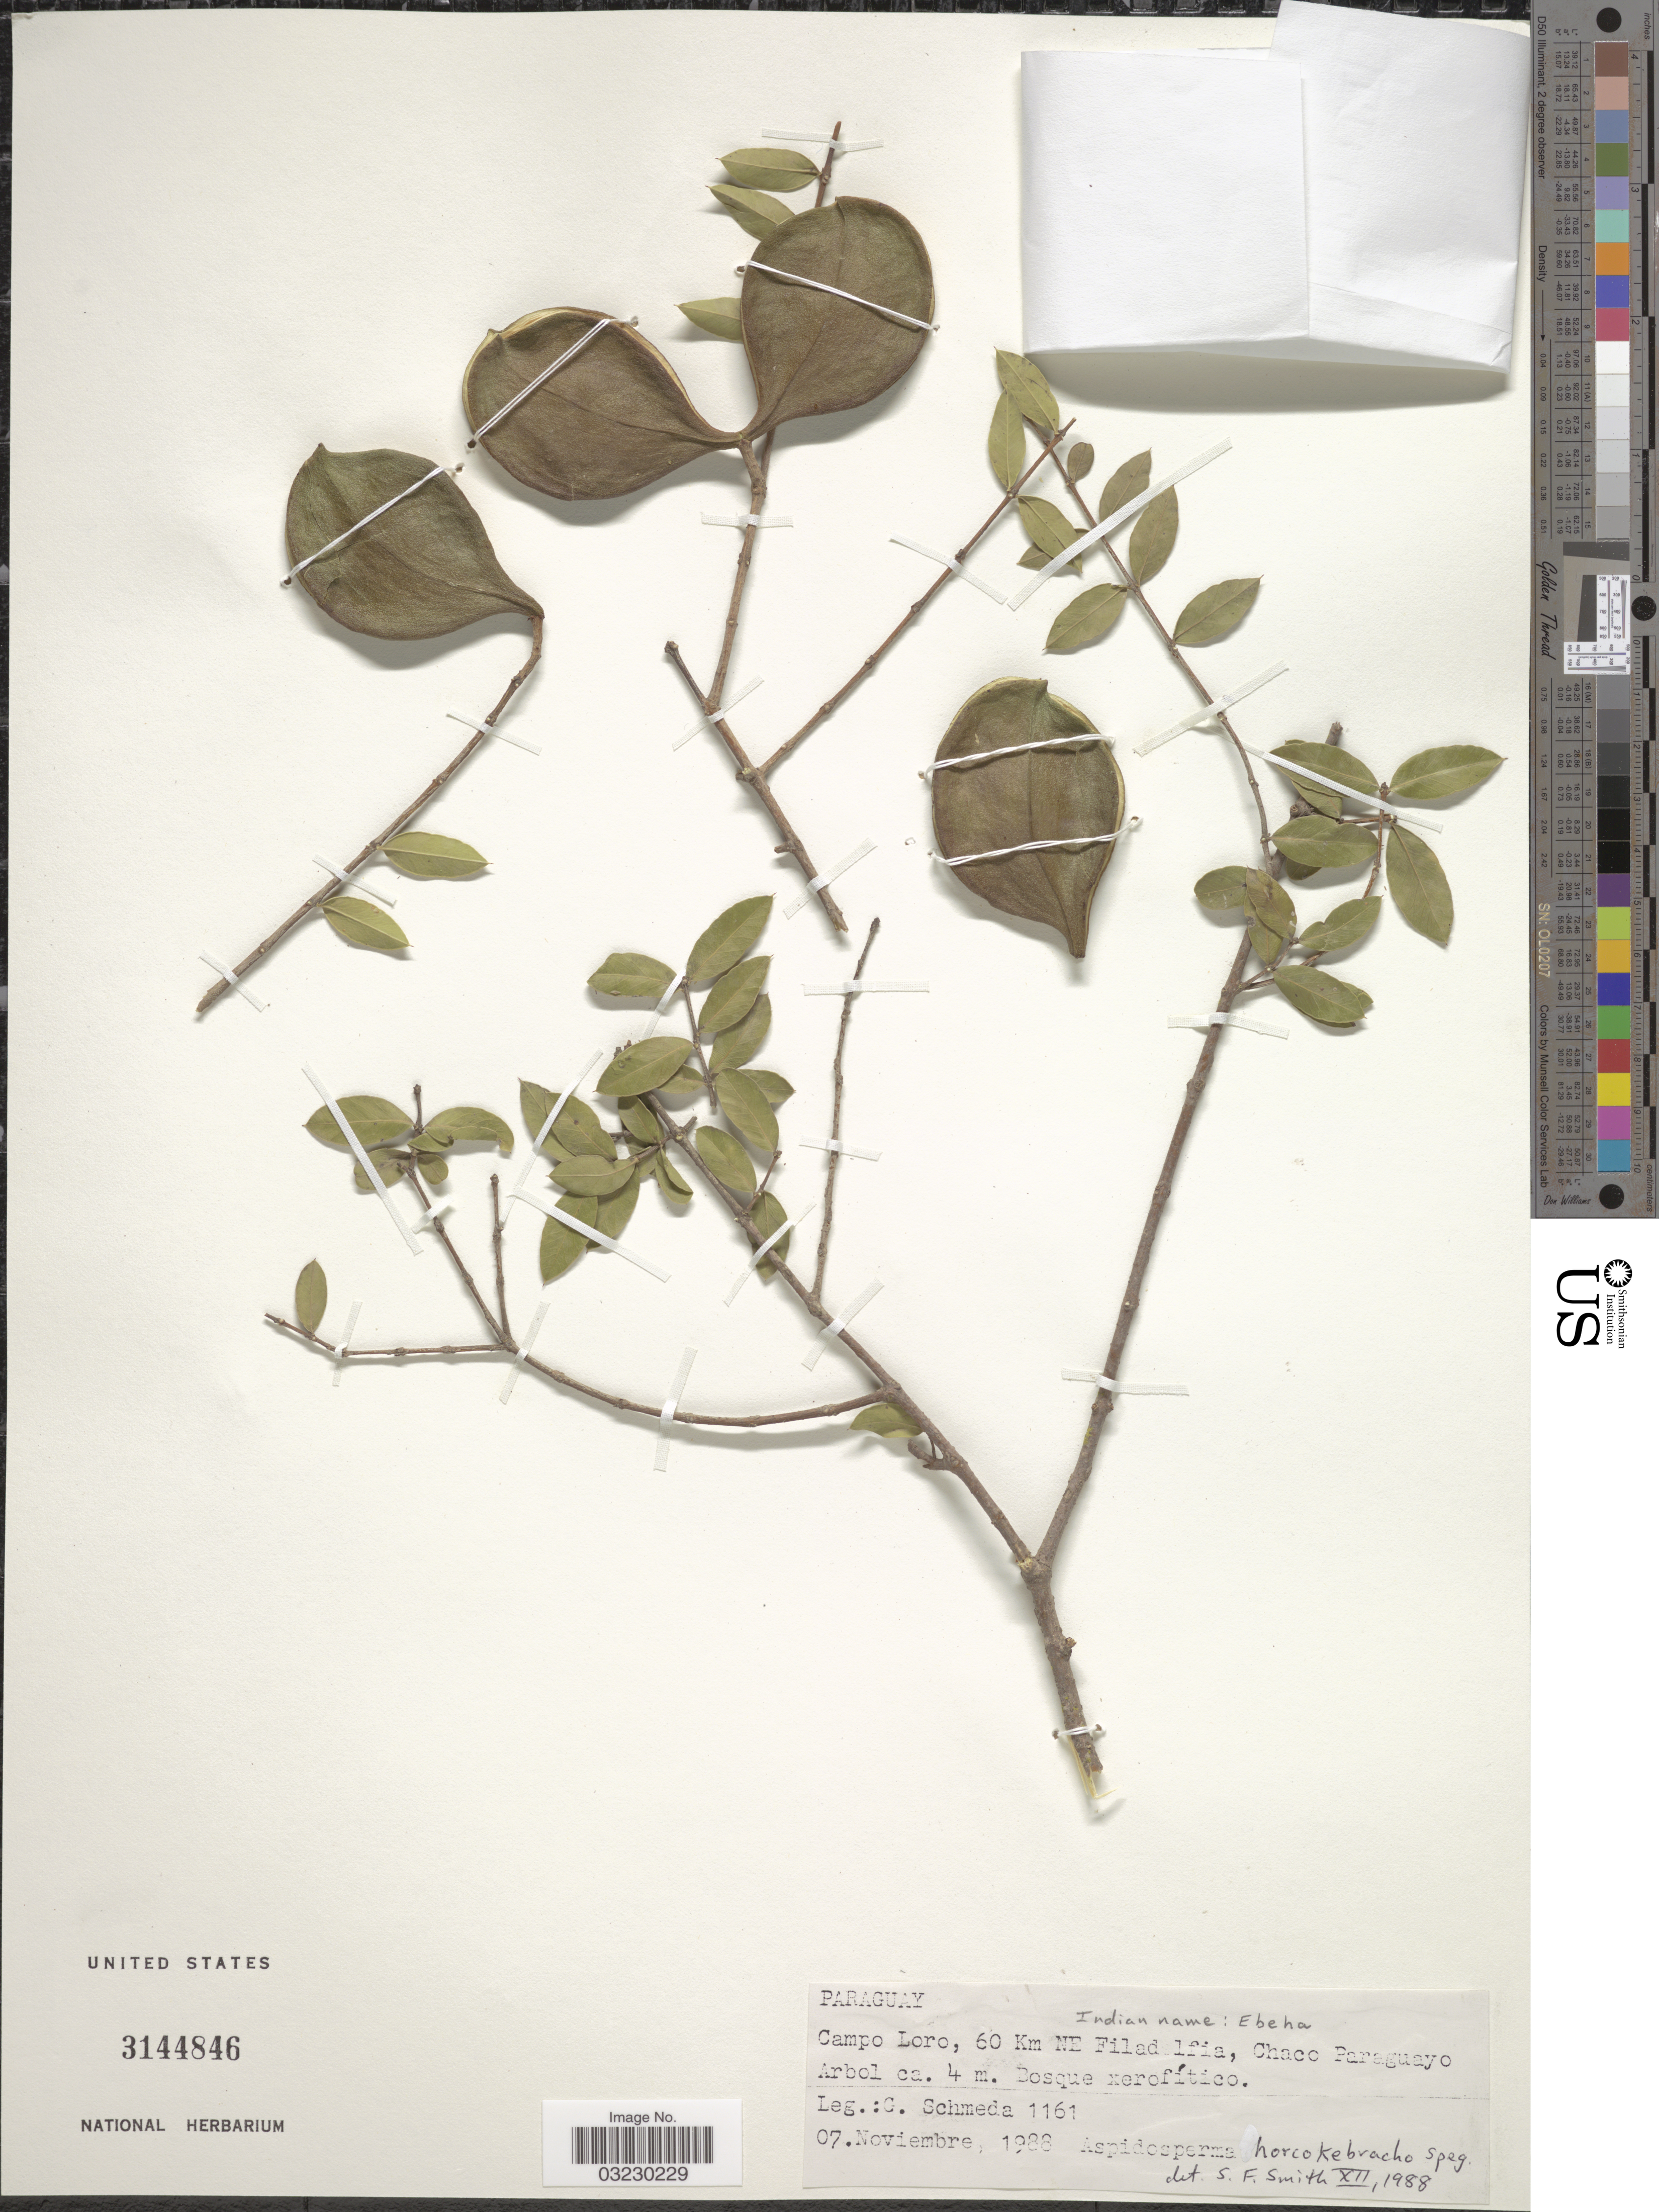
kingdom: Plantae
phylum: Tracheophyta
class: Magnoliopsida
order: Gentianales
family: Apocynaceae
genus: Aspidosperma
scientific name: Aspidosperma triternatum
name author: Rojas Acosta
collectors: G. Schmeda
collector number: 1161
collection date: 1988-11-07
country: Paraguay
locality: Campo Loro, 60 Km NE Filad Ifia, Chaco Paraguayo.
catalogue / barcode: US 3144846